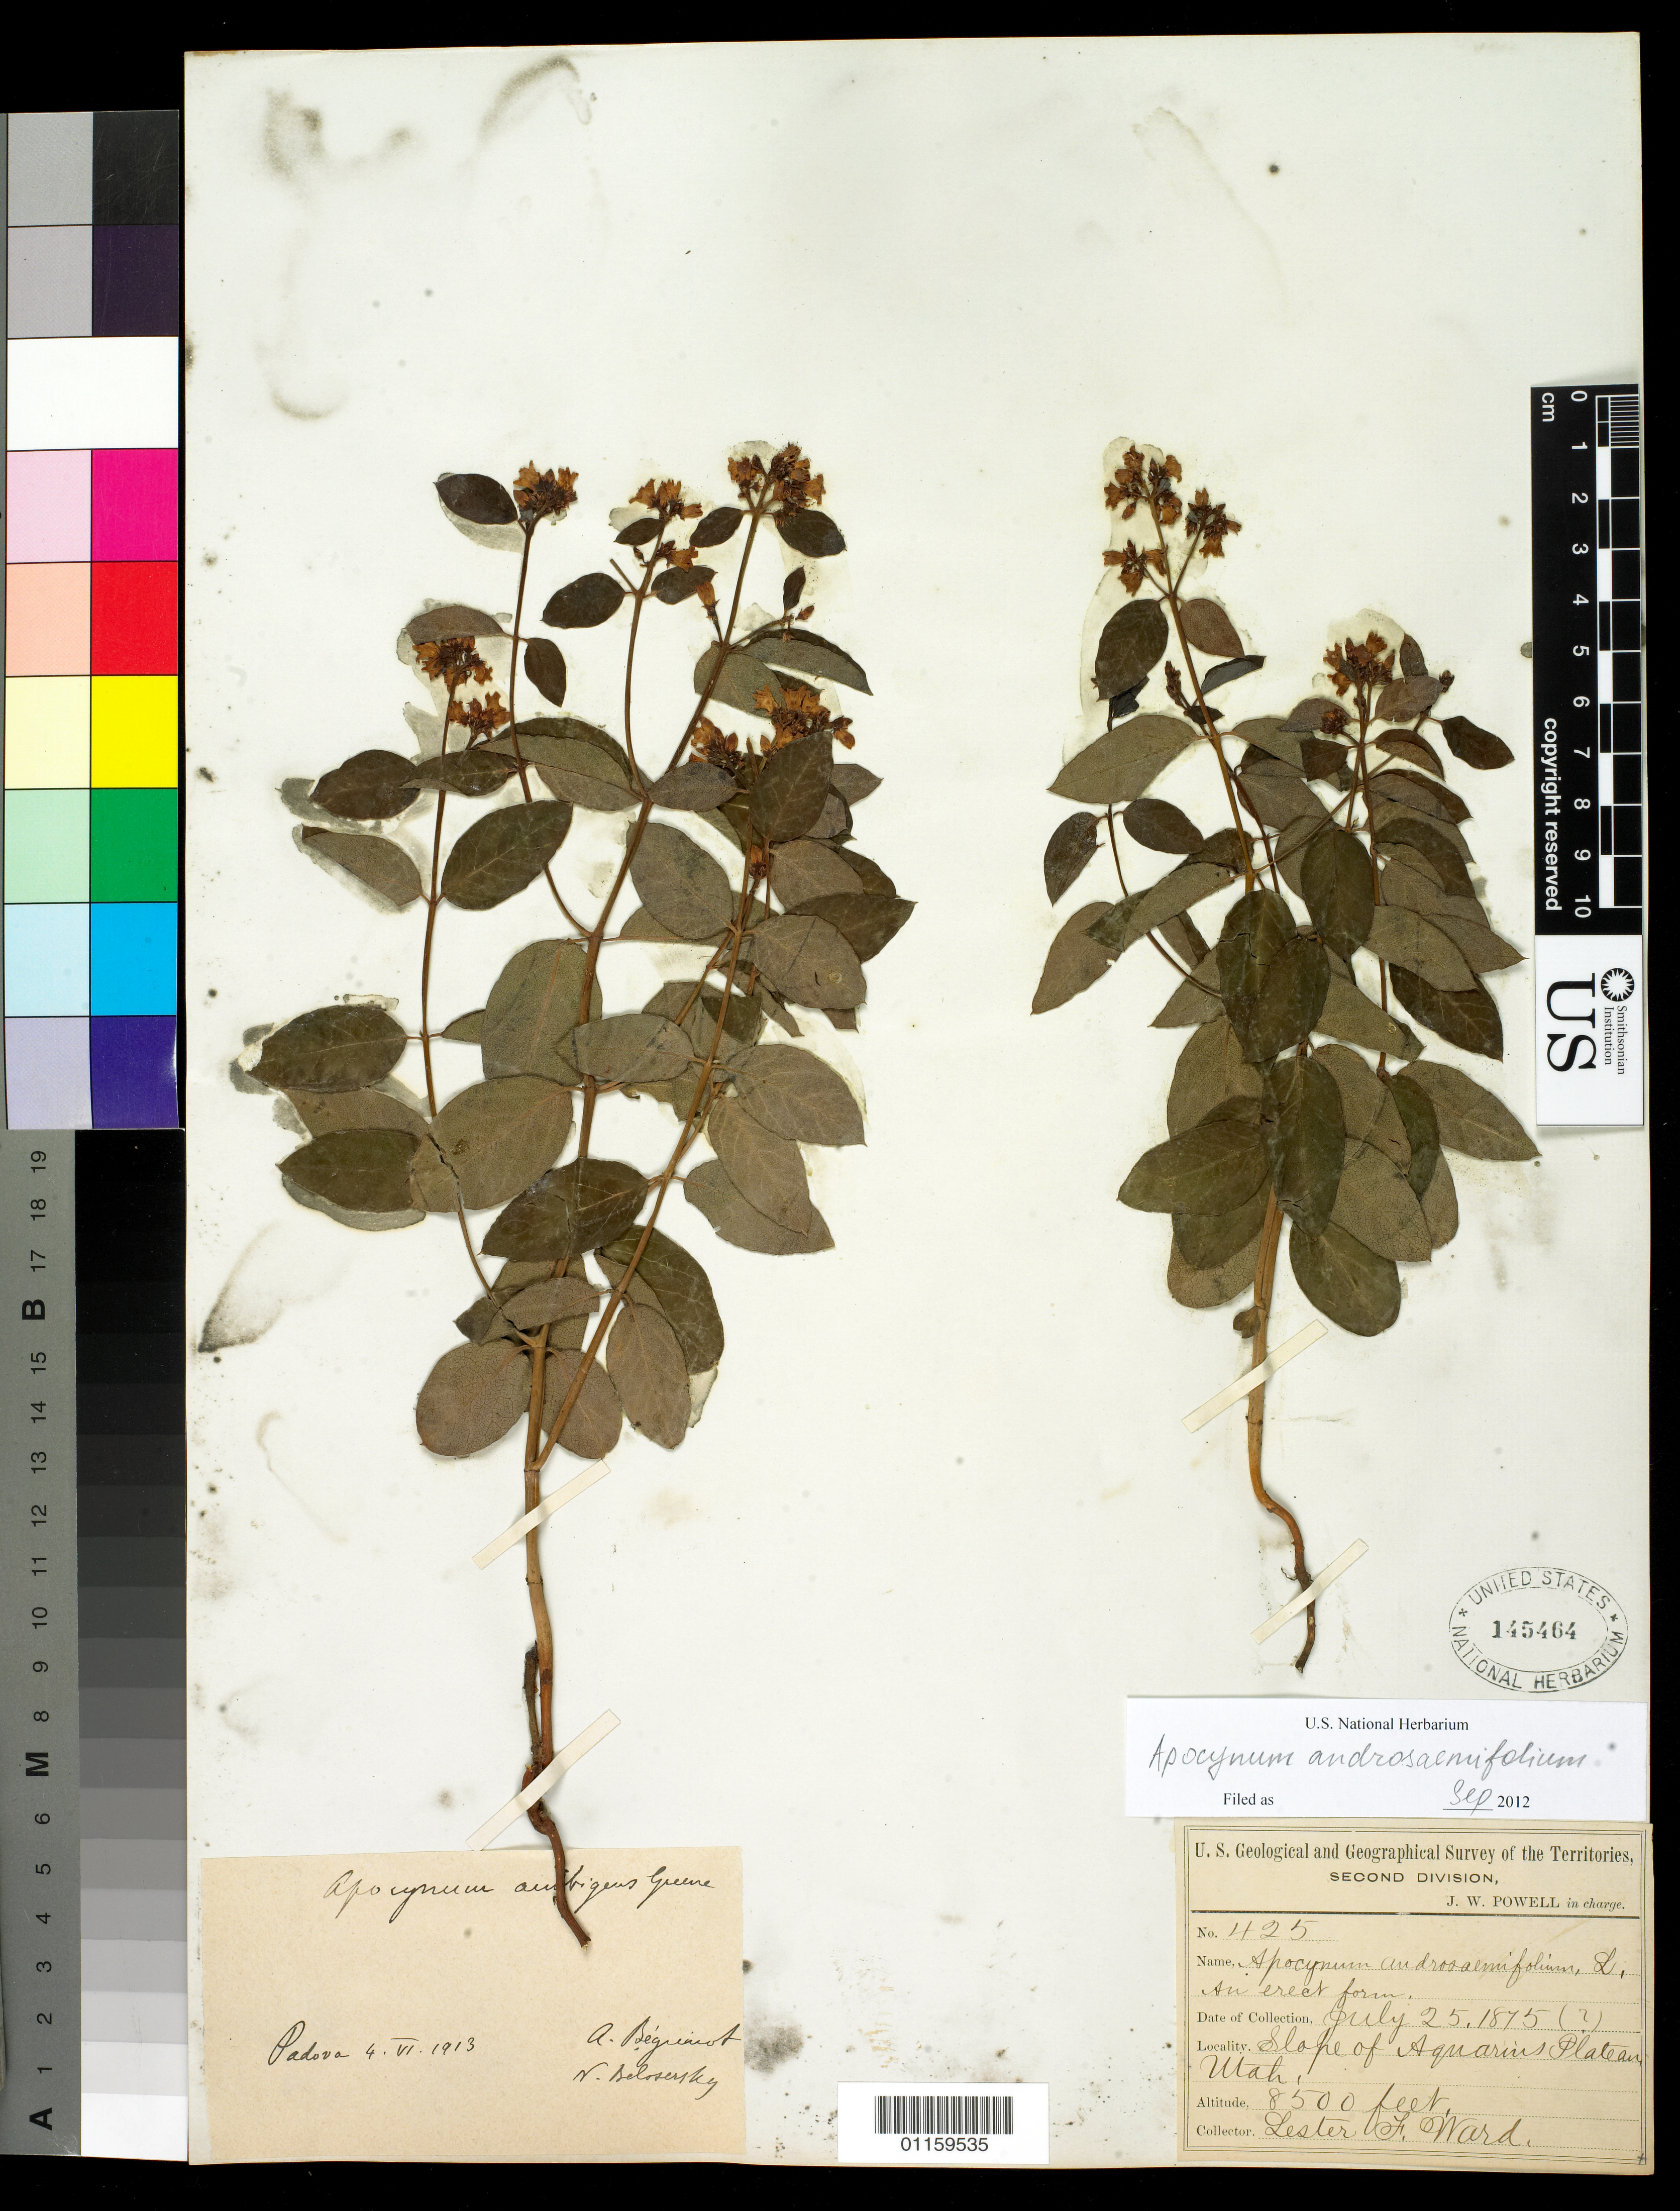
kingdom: Plantae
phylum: Tracheophyta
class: Magnoliopsida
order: Gentianales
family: Apocynaceae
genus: Apocynum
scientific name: Apocynum androsaemifolium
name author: L.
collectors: L. F. Ward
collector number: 425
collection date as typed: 25 Jul 1875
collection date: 1875-07-25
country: United States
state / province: Utah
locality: Slope of Aquarius Plateau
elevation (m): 2591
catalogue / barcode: US 145464